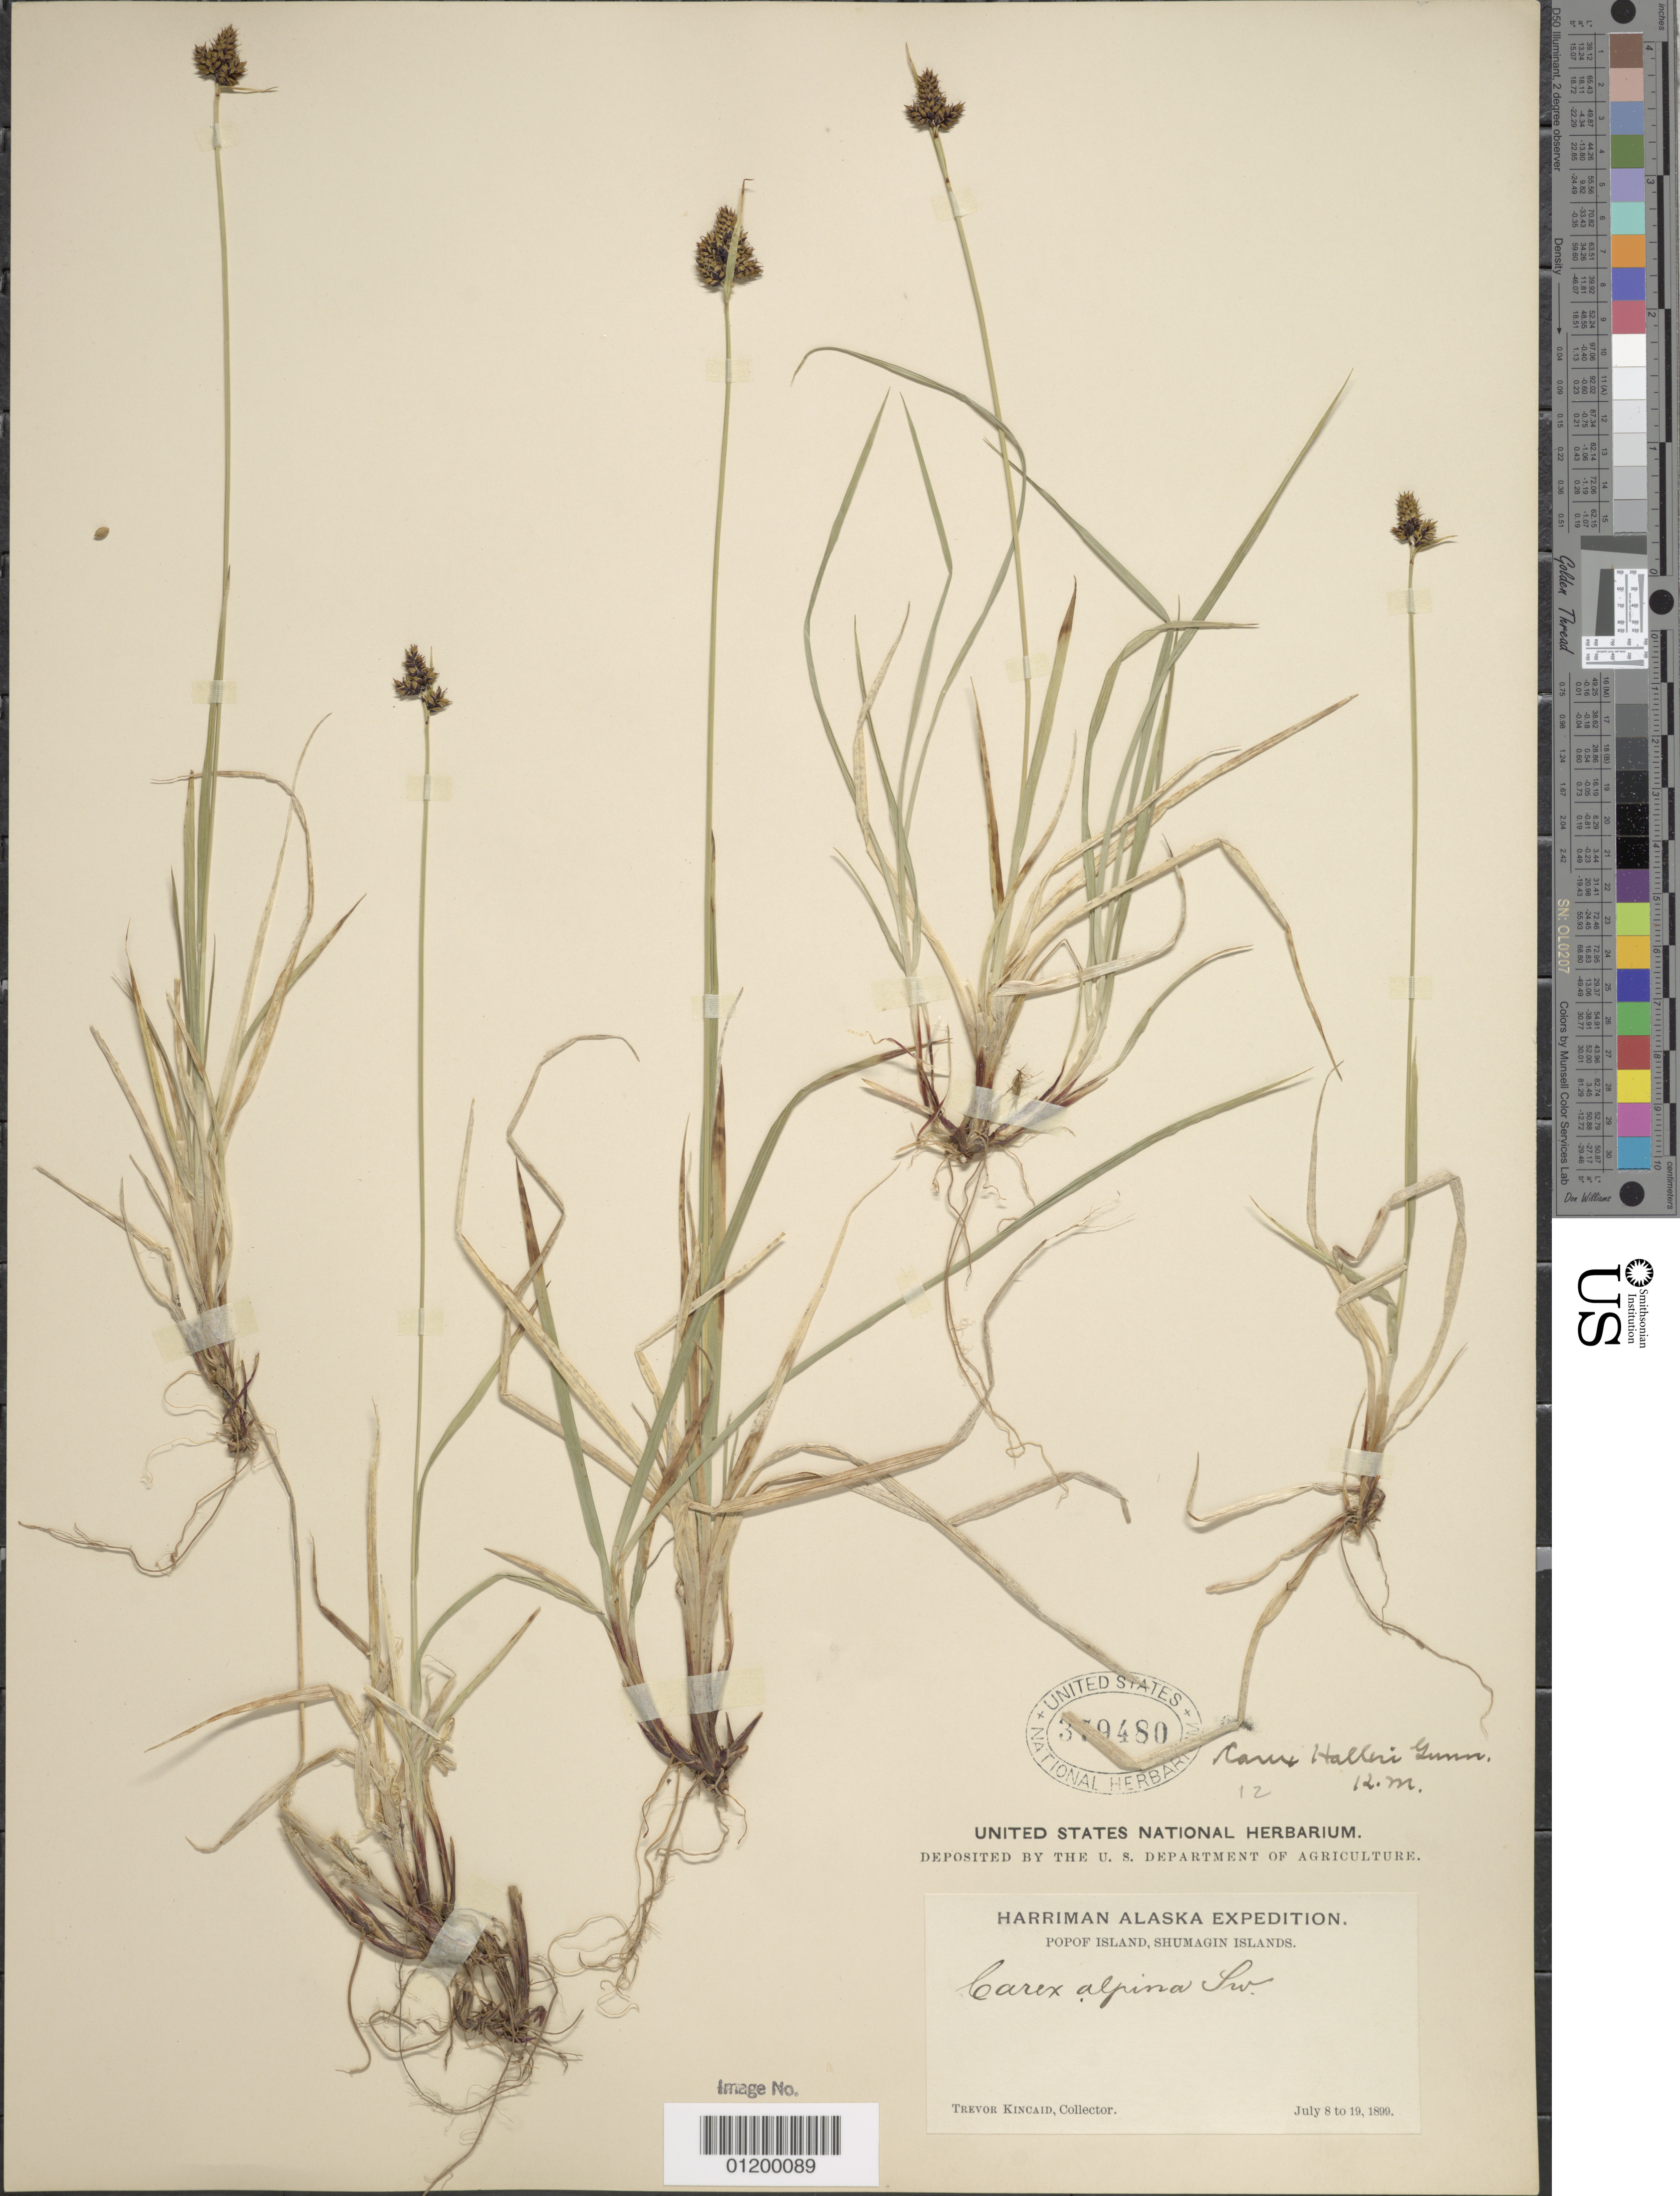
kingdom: Plantae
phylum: Tracheophyta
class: Liliopsida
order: Poales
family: Cyperaceae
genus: Carex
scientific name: Carex media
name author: R. Br.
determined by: Strong, Mark T., (BOT), Smithsonian Institution - National Museum of Natural History (UNITED STATES)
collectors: T. C. Kincaid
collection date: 1899-07-08/1899-07-19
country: United States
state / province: Alaska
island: Popof Island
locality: Popof Island, Shumagin Islands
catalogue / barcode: US 379480